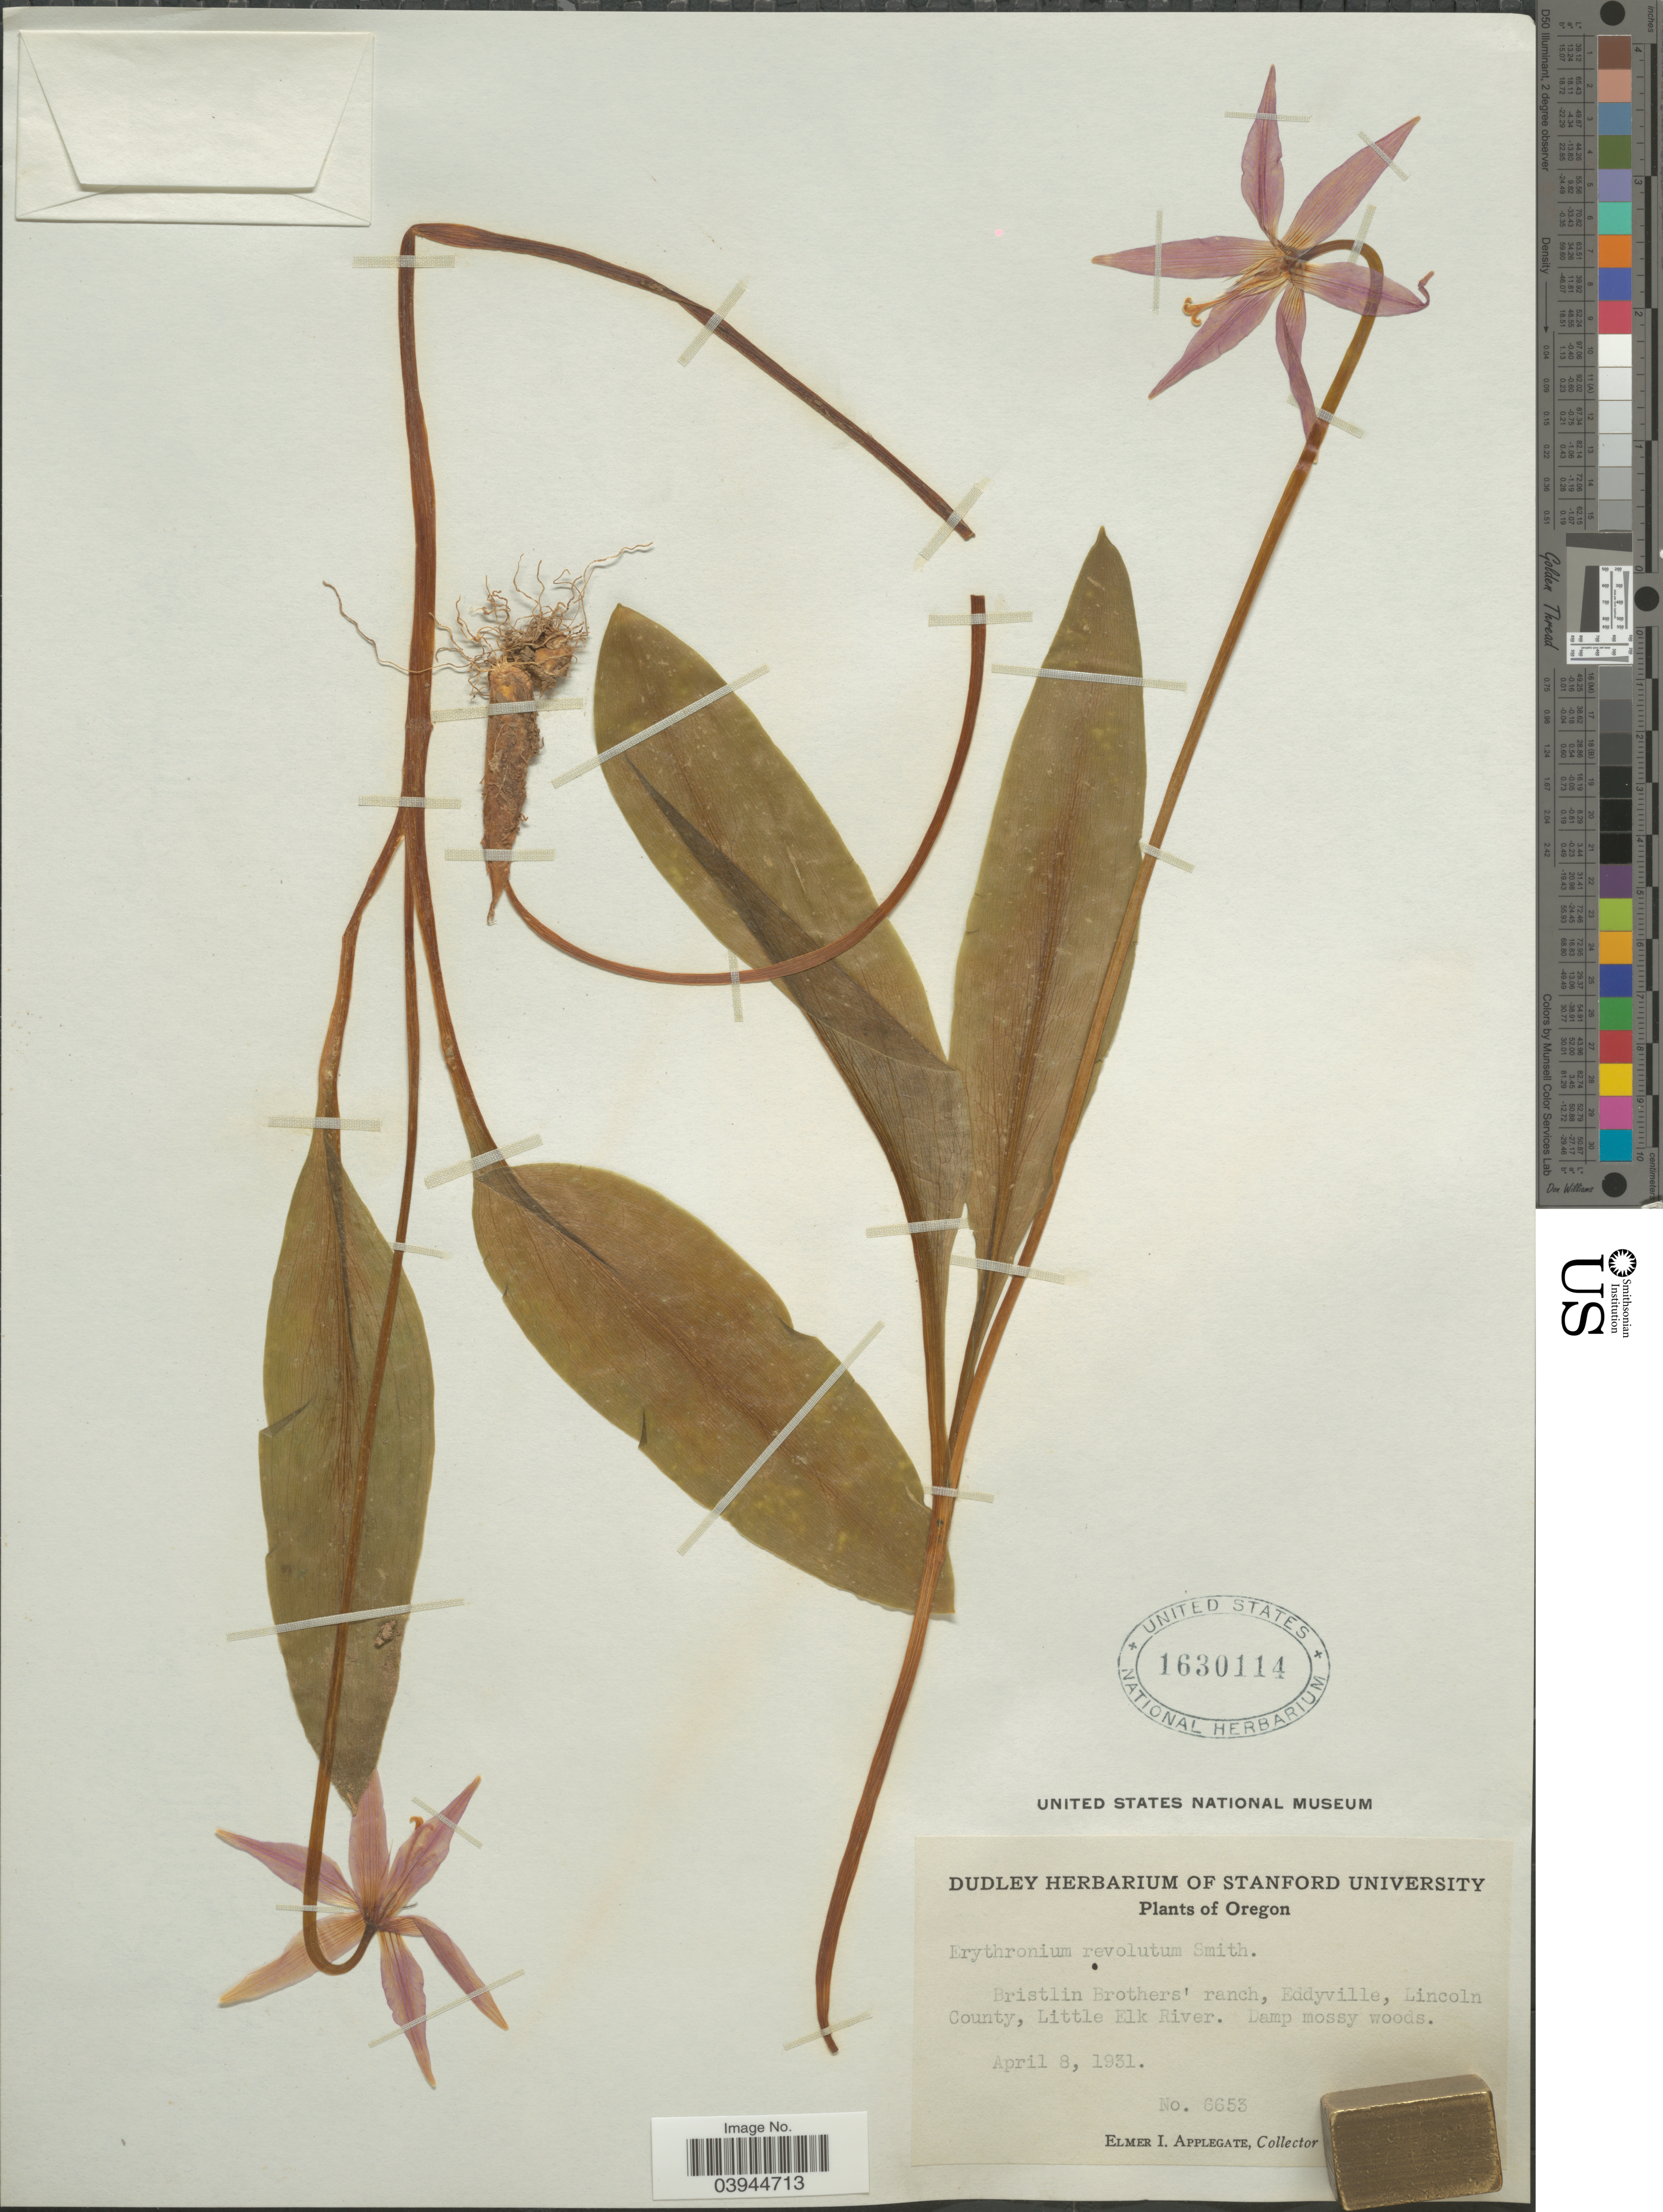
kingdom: Plantae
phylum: Tracheophyta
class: Liliopsida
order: Liliales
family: Liliaceae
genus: Erythronium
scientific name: Erythronium revolutum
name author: Sm.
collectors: E. I. Applegate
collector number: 6653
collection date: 1931-04-08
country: United States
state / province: Oregon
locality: Bristlin Brothers' ranch, Eddyville, Lincoln County, Little Elk River.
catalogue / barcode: US 1630114